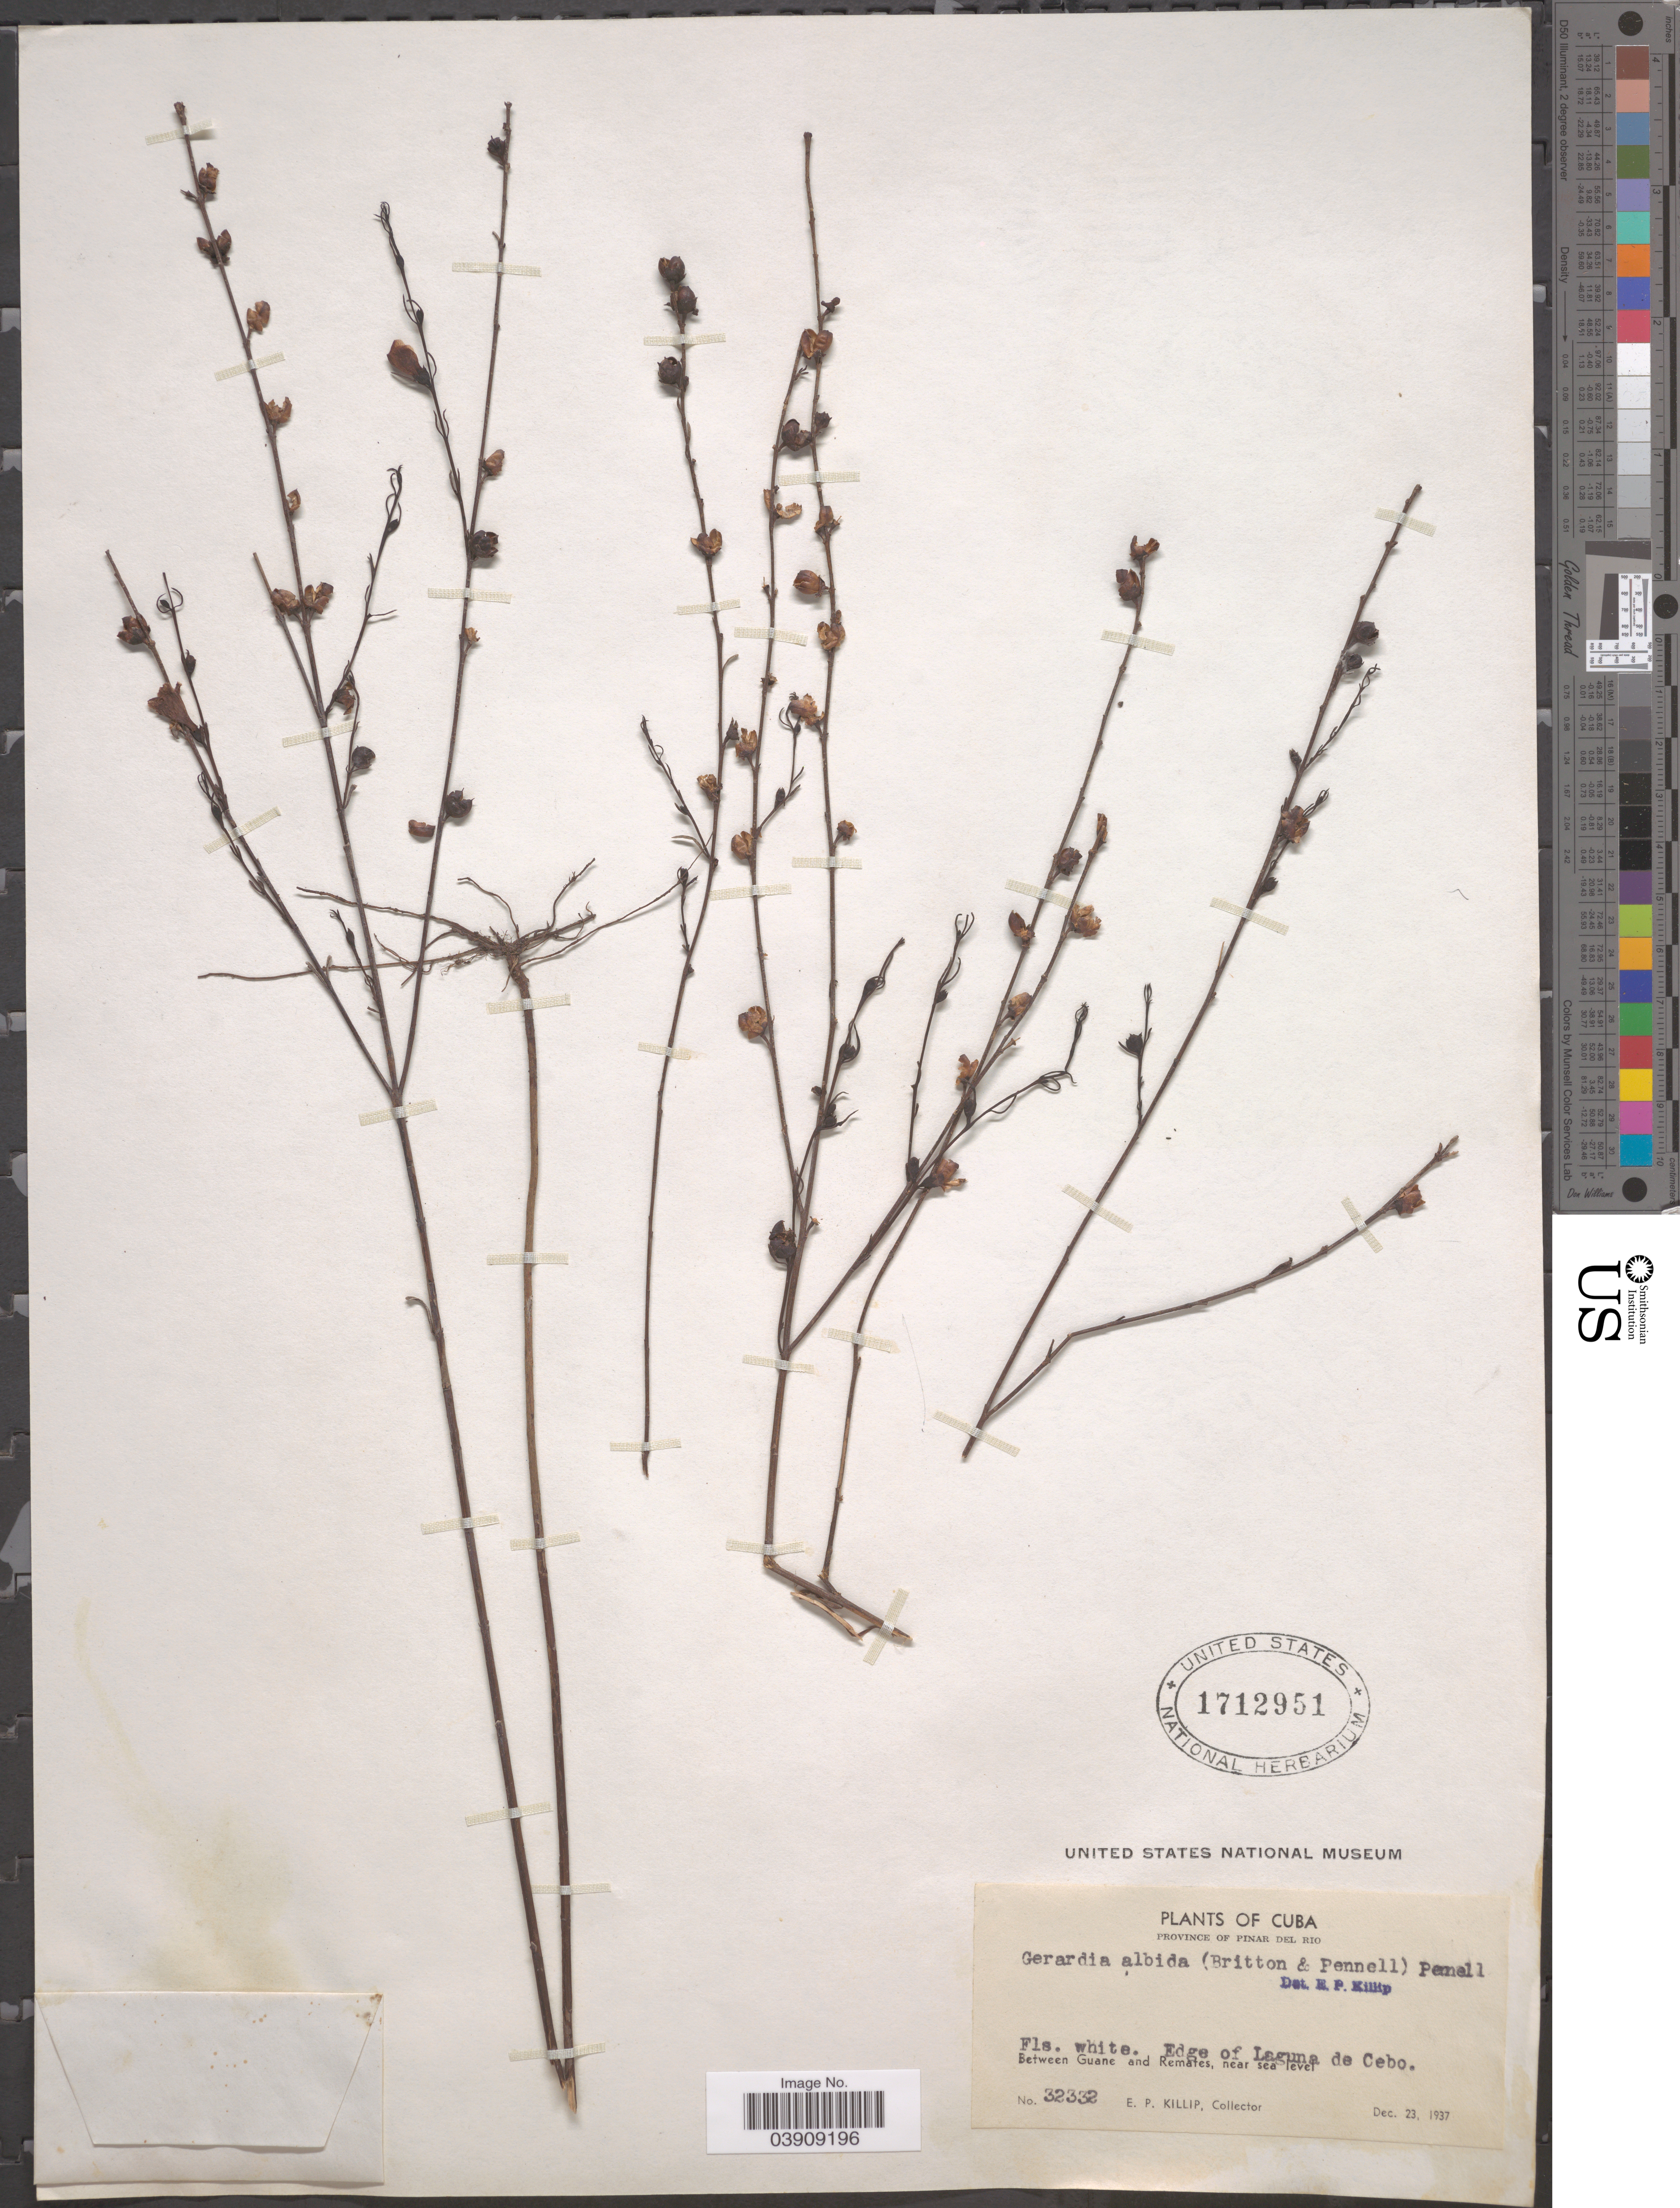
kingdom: Plantae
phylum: Tracheophyta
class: Magnoliopsida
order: Lamiales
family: Orobanchaceae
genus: Gerardia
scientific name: Gerardia albida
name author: (Britton & Pennell) Pennell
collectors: E. P. Killip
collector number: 32332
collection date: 1937-12-23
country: Cuba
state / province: Pinar del Río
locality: Edge of Laguna de Cebo. Between Guane and Remates.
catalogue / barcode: US 1712951